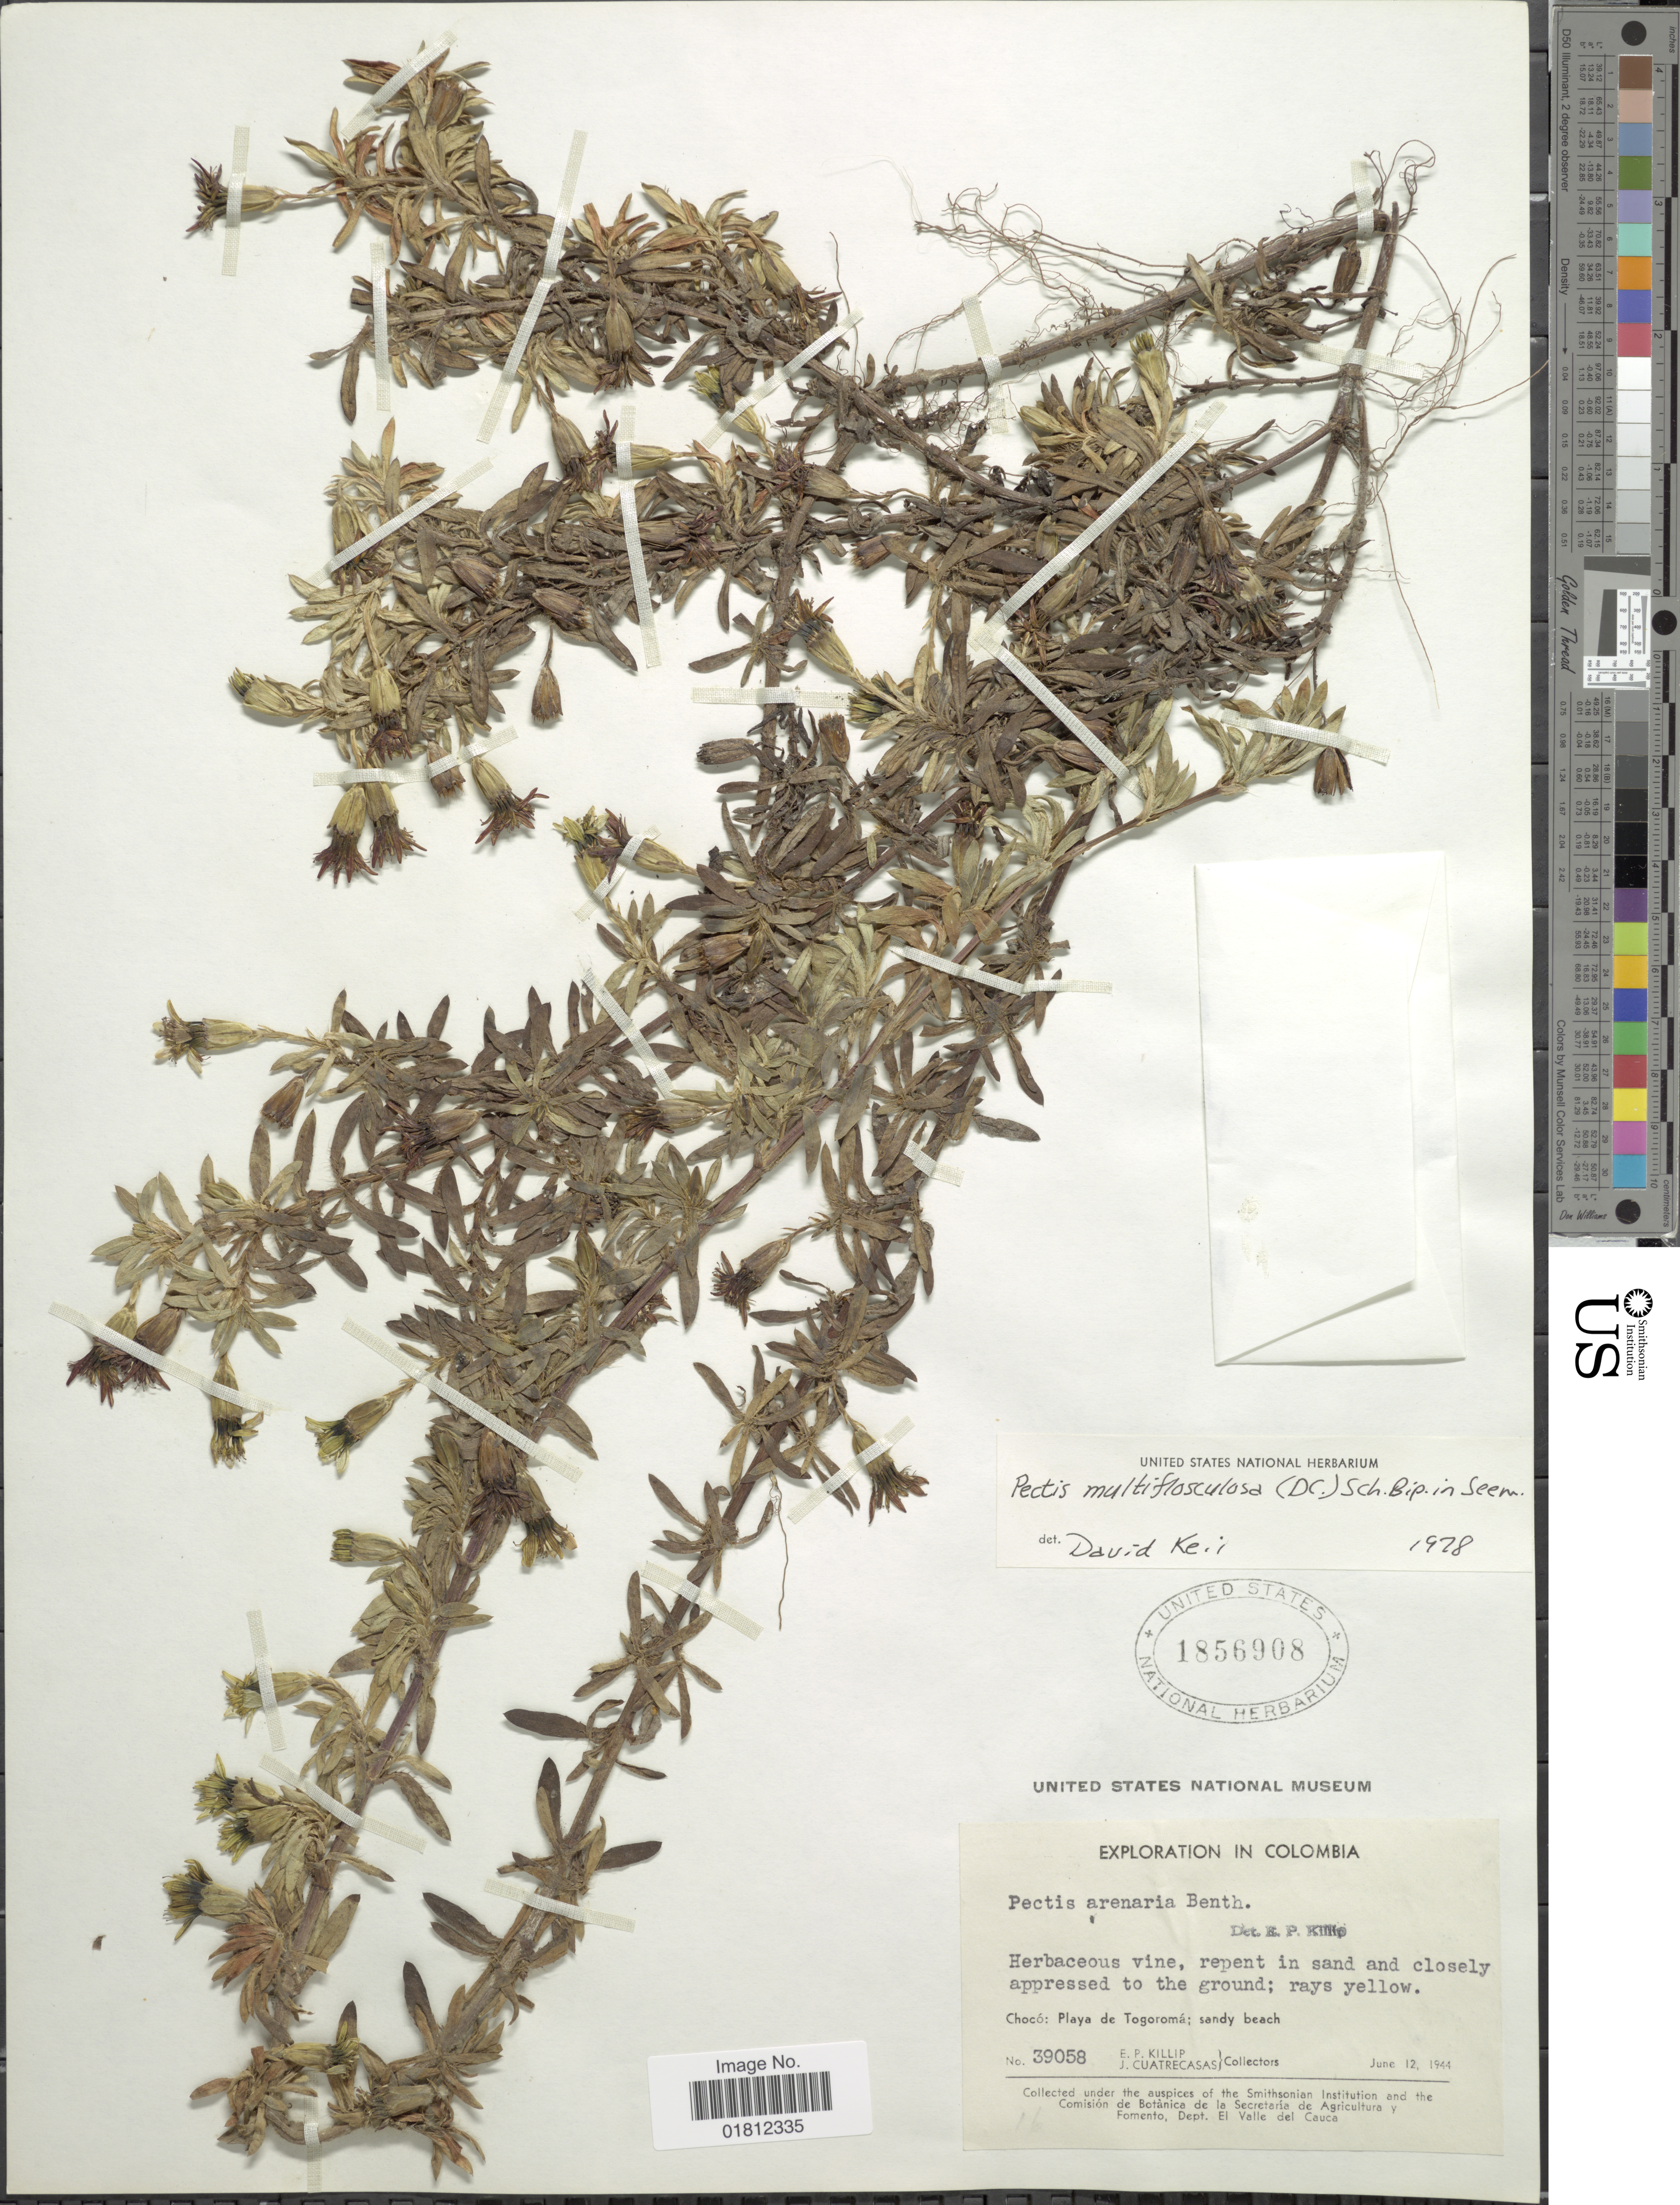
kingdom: Plantae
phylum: Tracheophyta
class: Magnoliopsida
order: Asterales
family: Asteraceae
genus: Pectis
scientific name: Pectis multiflosculosa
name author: (DC.) Sch. Bip.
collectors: E. P. Killip & J. Cuatrecasas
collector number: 39058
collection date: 1944-06-12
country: Colombia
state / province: Chocó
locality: Choco: Playa de Togoroma.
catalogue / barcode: US 1856908